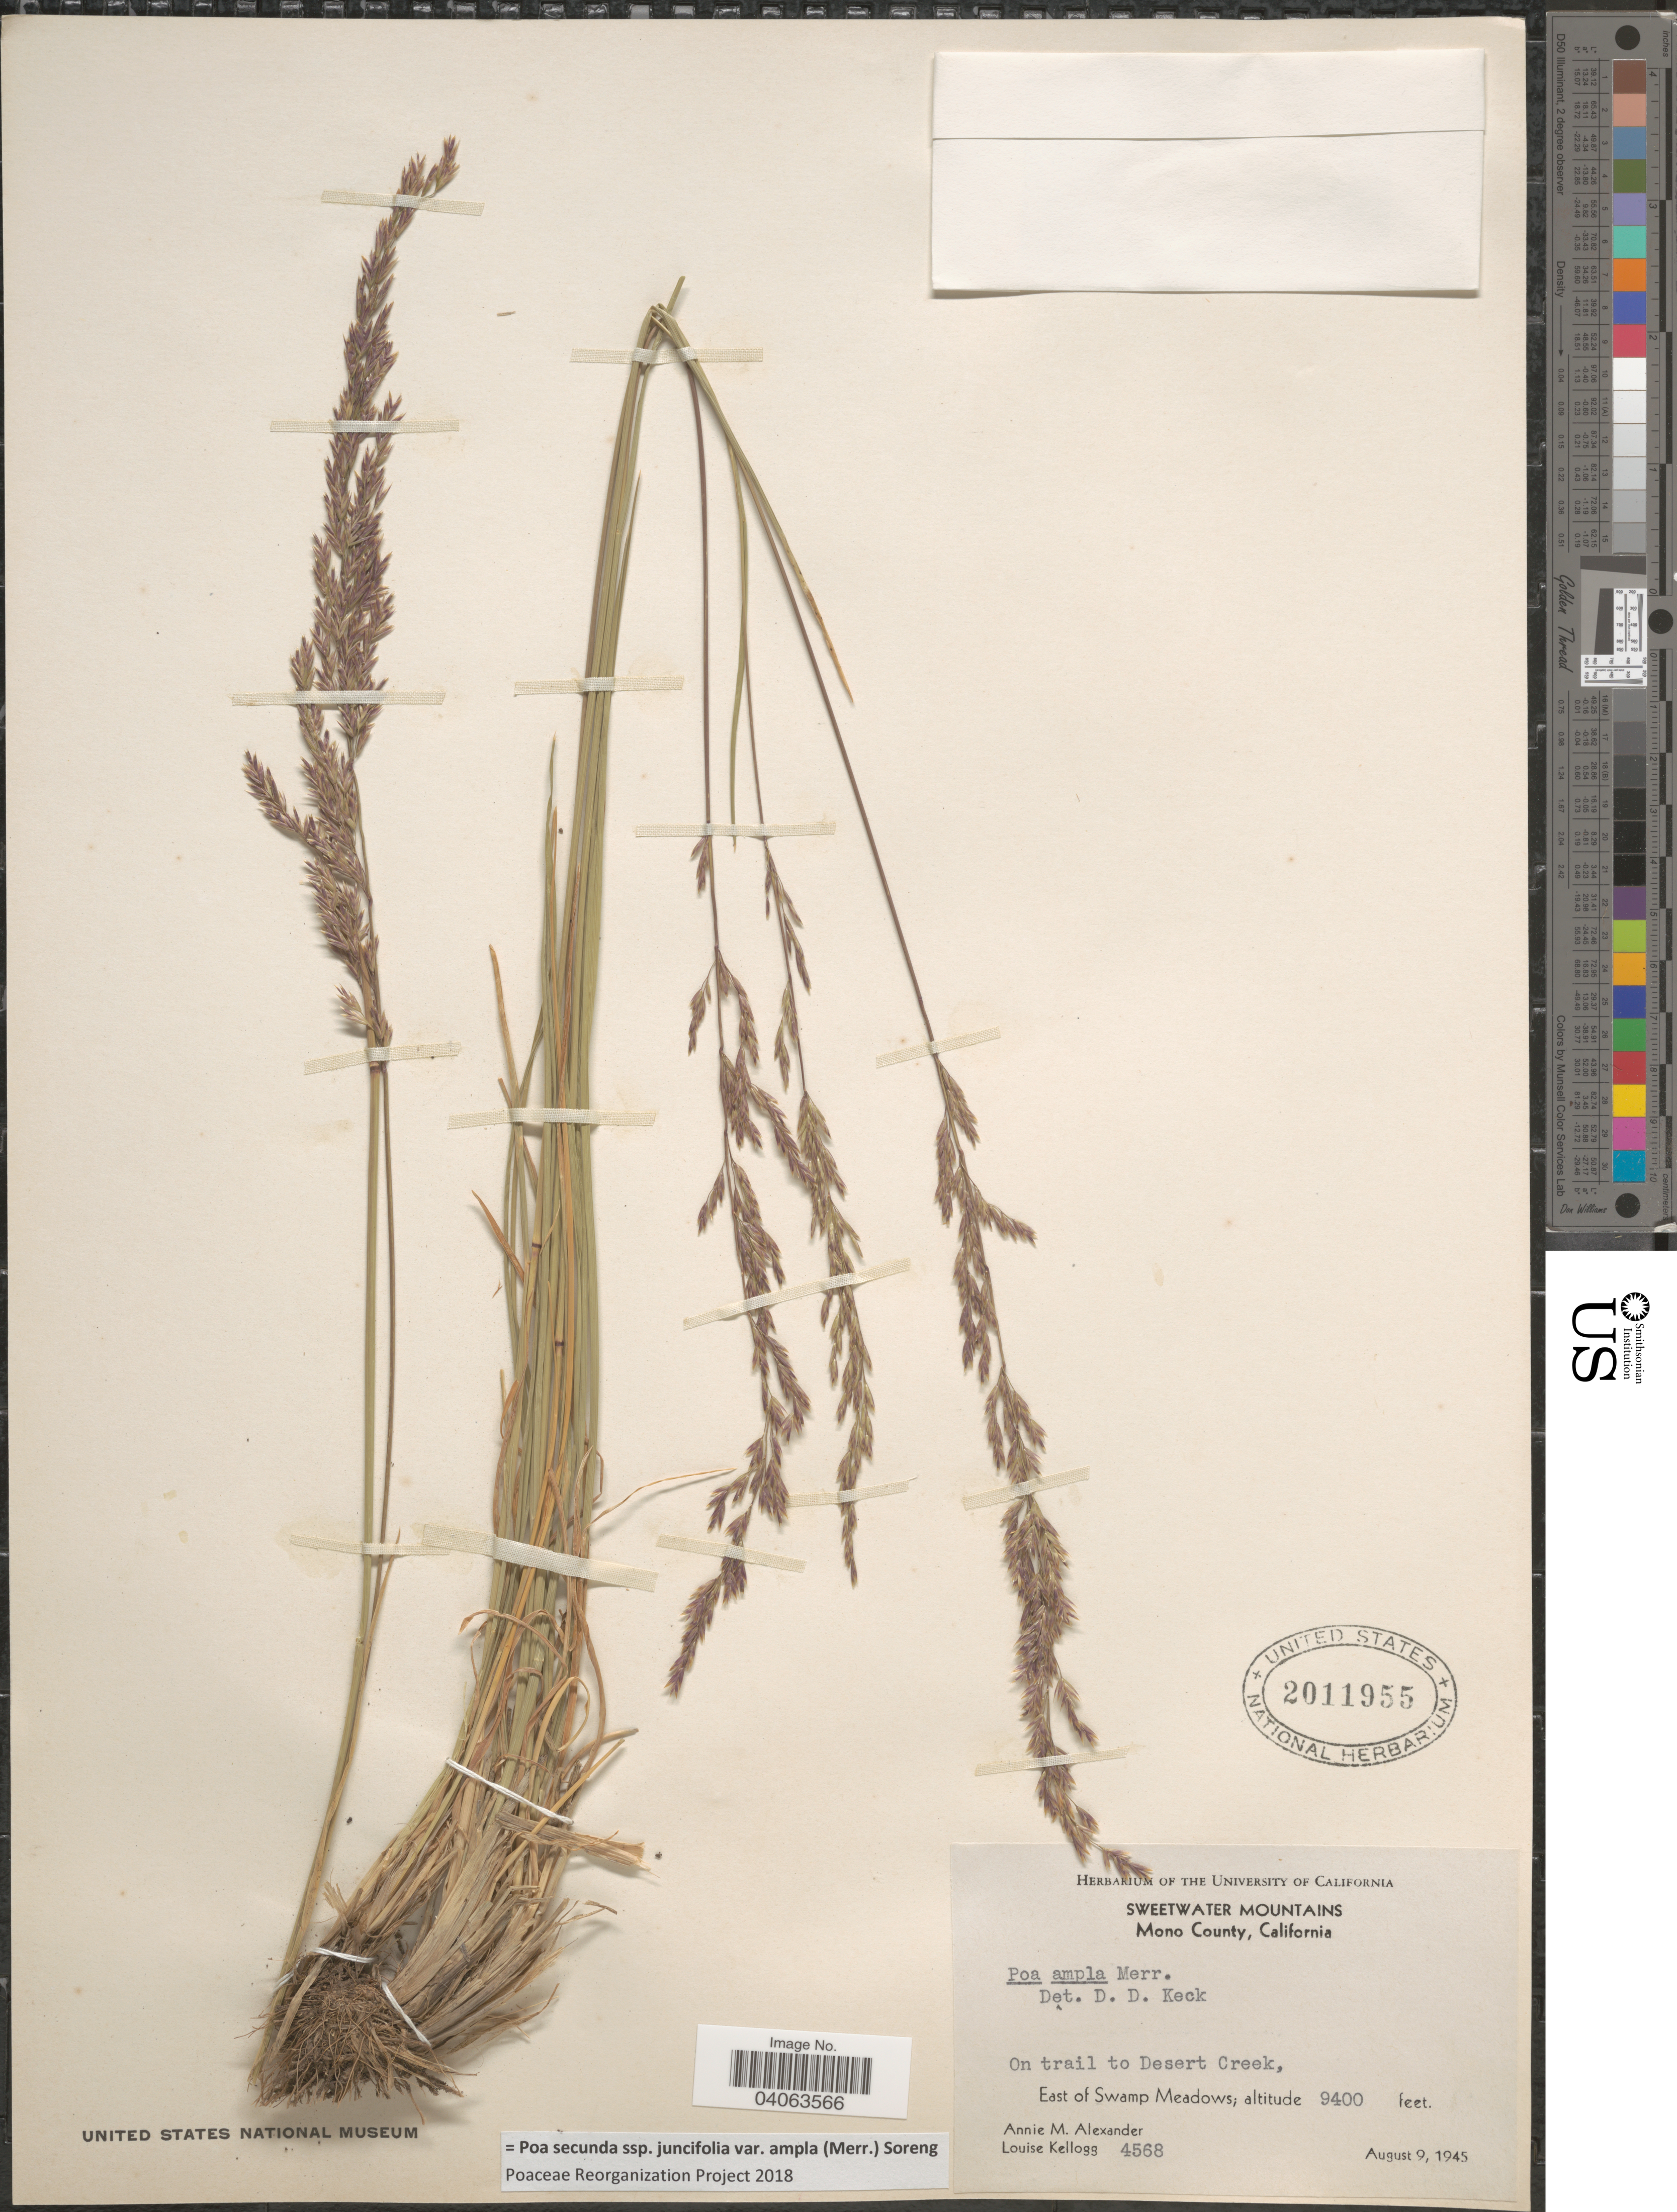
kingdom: Plantae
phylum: Tracheophyta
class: Liliopsida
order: Poales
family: Poaceae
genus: Poa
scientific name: Poa secunda subsp. juncifolia var. ampla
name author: (Merr.) Soreng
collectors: A. M. Alexander & L. Kellogg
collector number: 4568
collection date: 1945-08-09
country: United States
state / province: California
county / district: Mono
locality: Sweetwater Mountains. Mono County. On trail to Desert Creek, East of Swamp Meadows.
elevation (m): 2865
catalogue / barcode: US 2011955